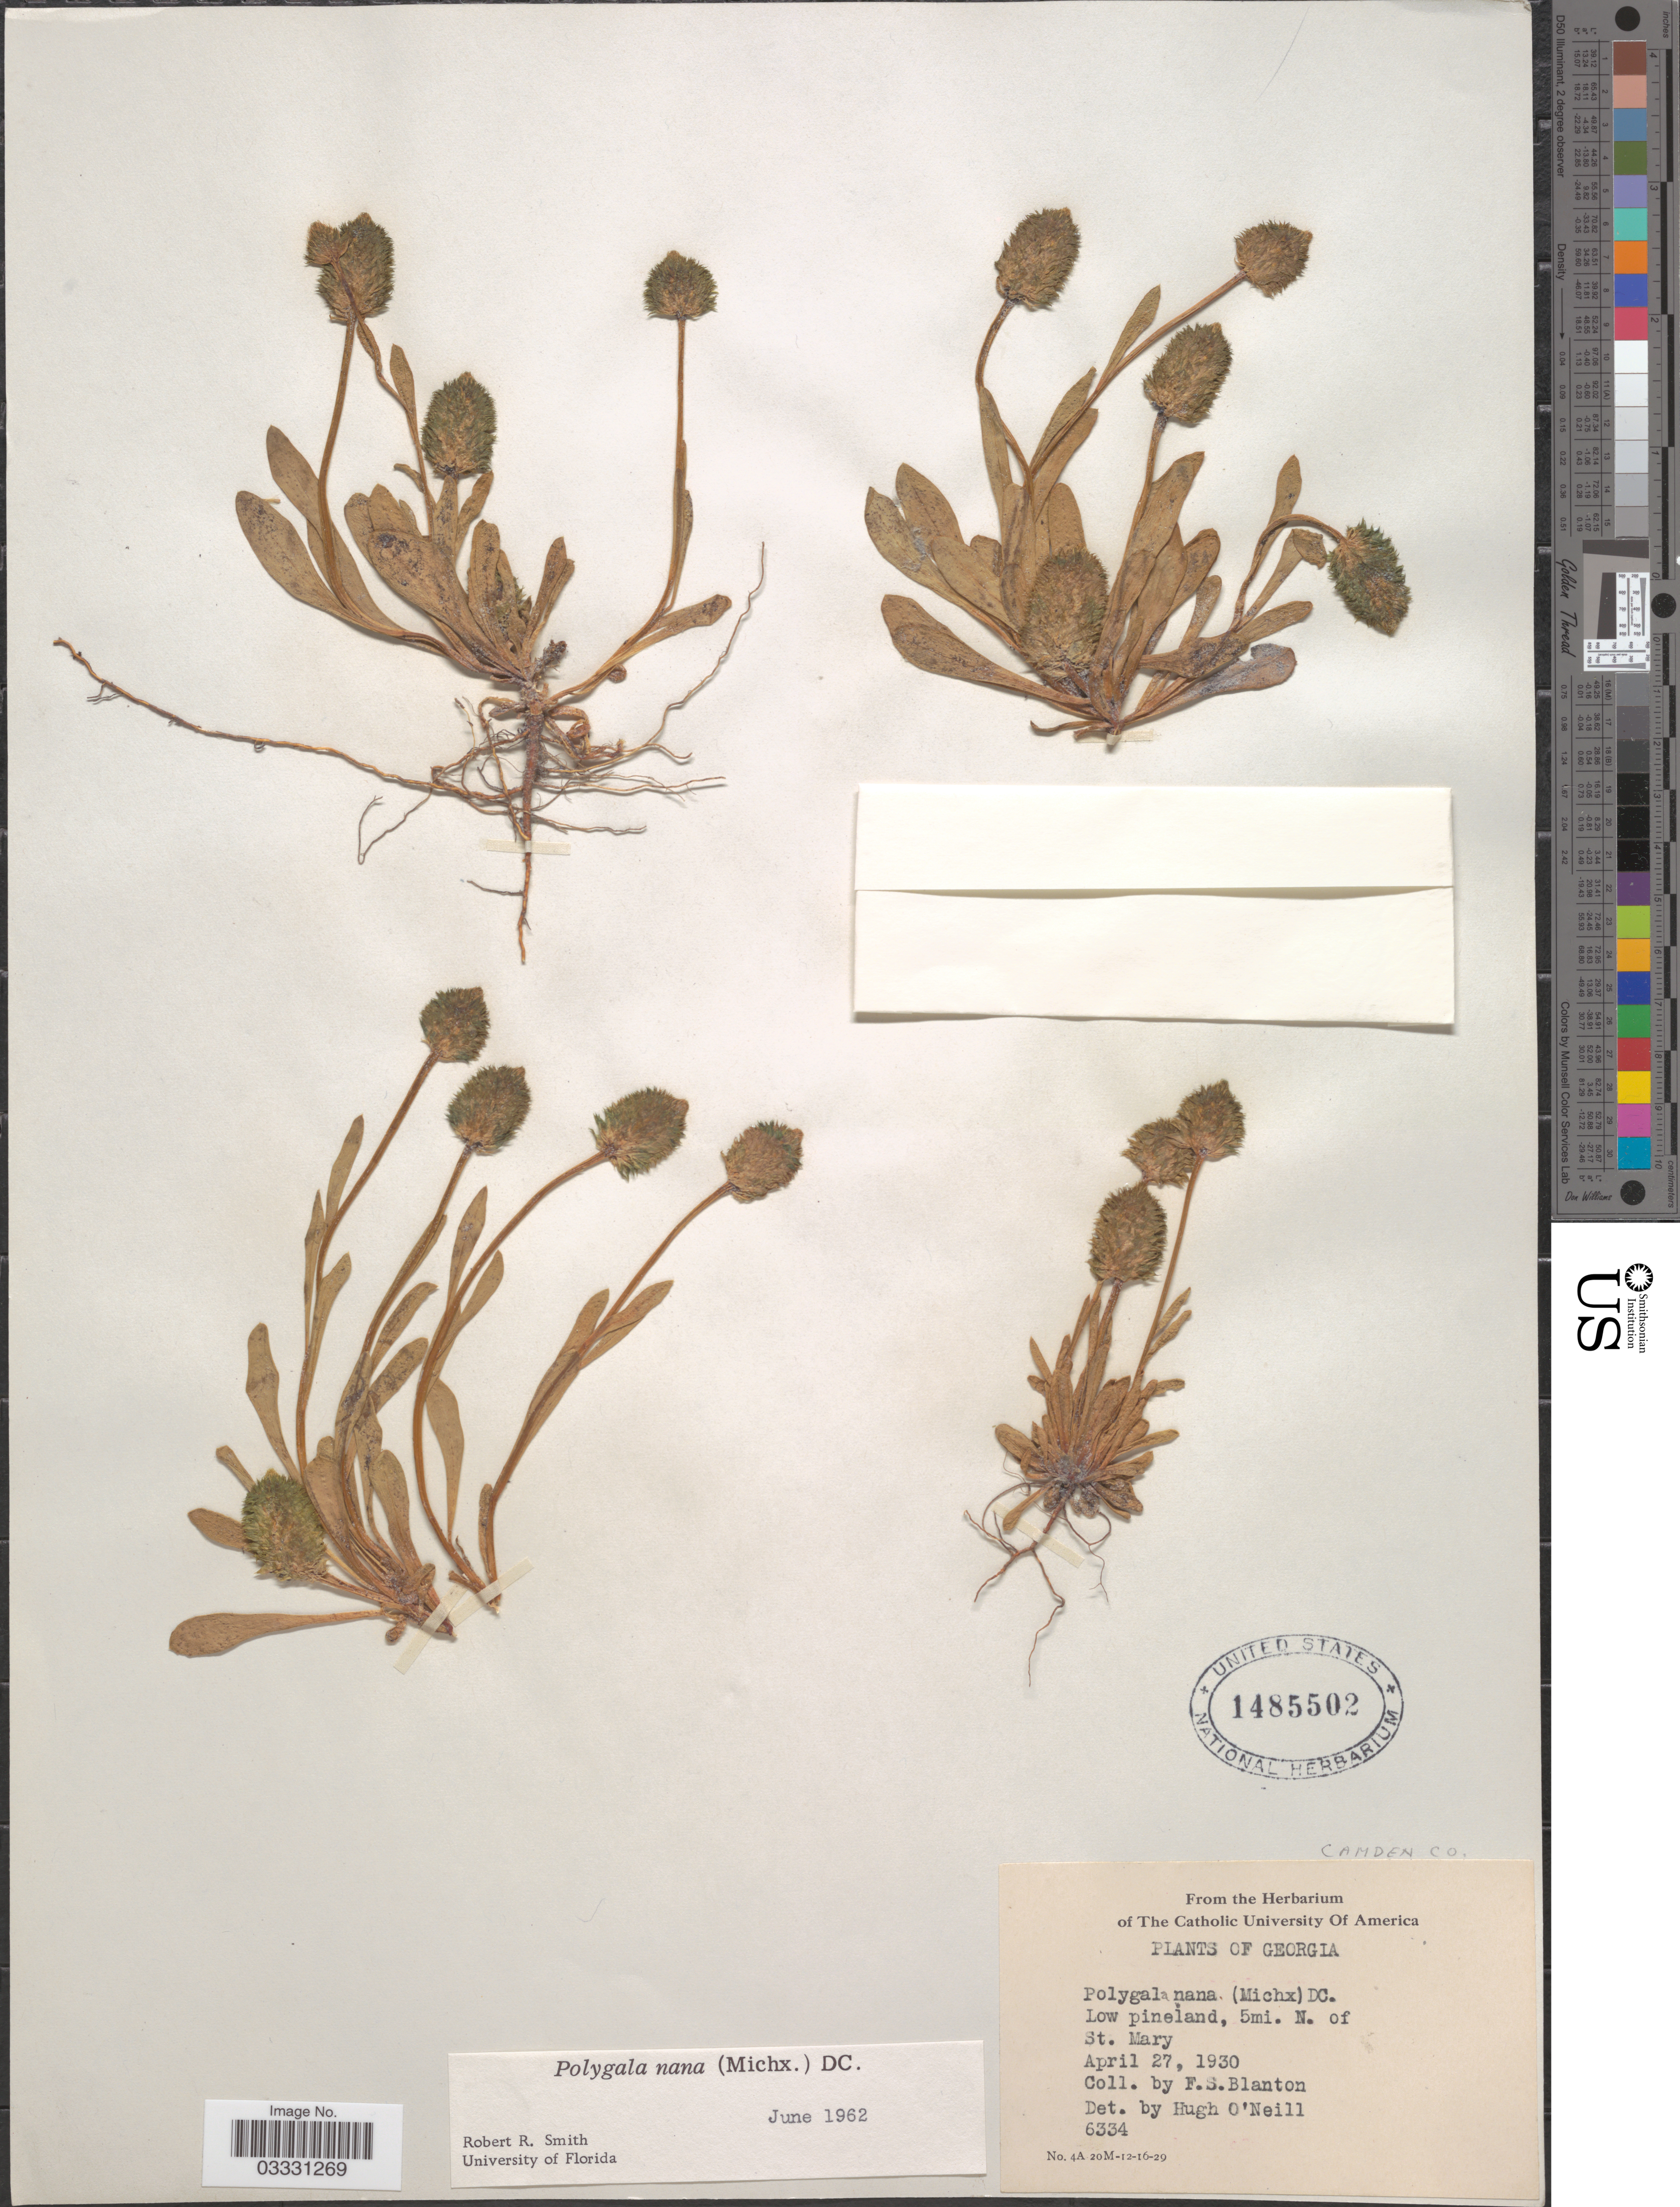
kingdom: Plantae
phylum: Tracheophyta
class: Magnoliopsida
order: Fabales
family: Polygalaceae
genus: Polygala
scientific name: Polygala nana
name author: (Michx.) DC.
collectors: F. S. Blanton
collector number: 6334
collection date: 1930-04-27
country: United States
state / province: Georgia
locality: Low pineland, 5mi. N. of St. Mary. Camden Co.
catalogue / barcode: US 1485502